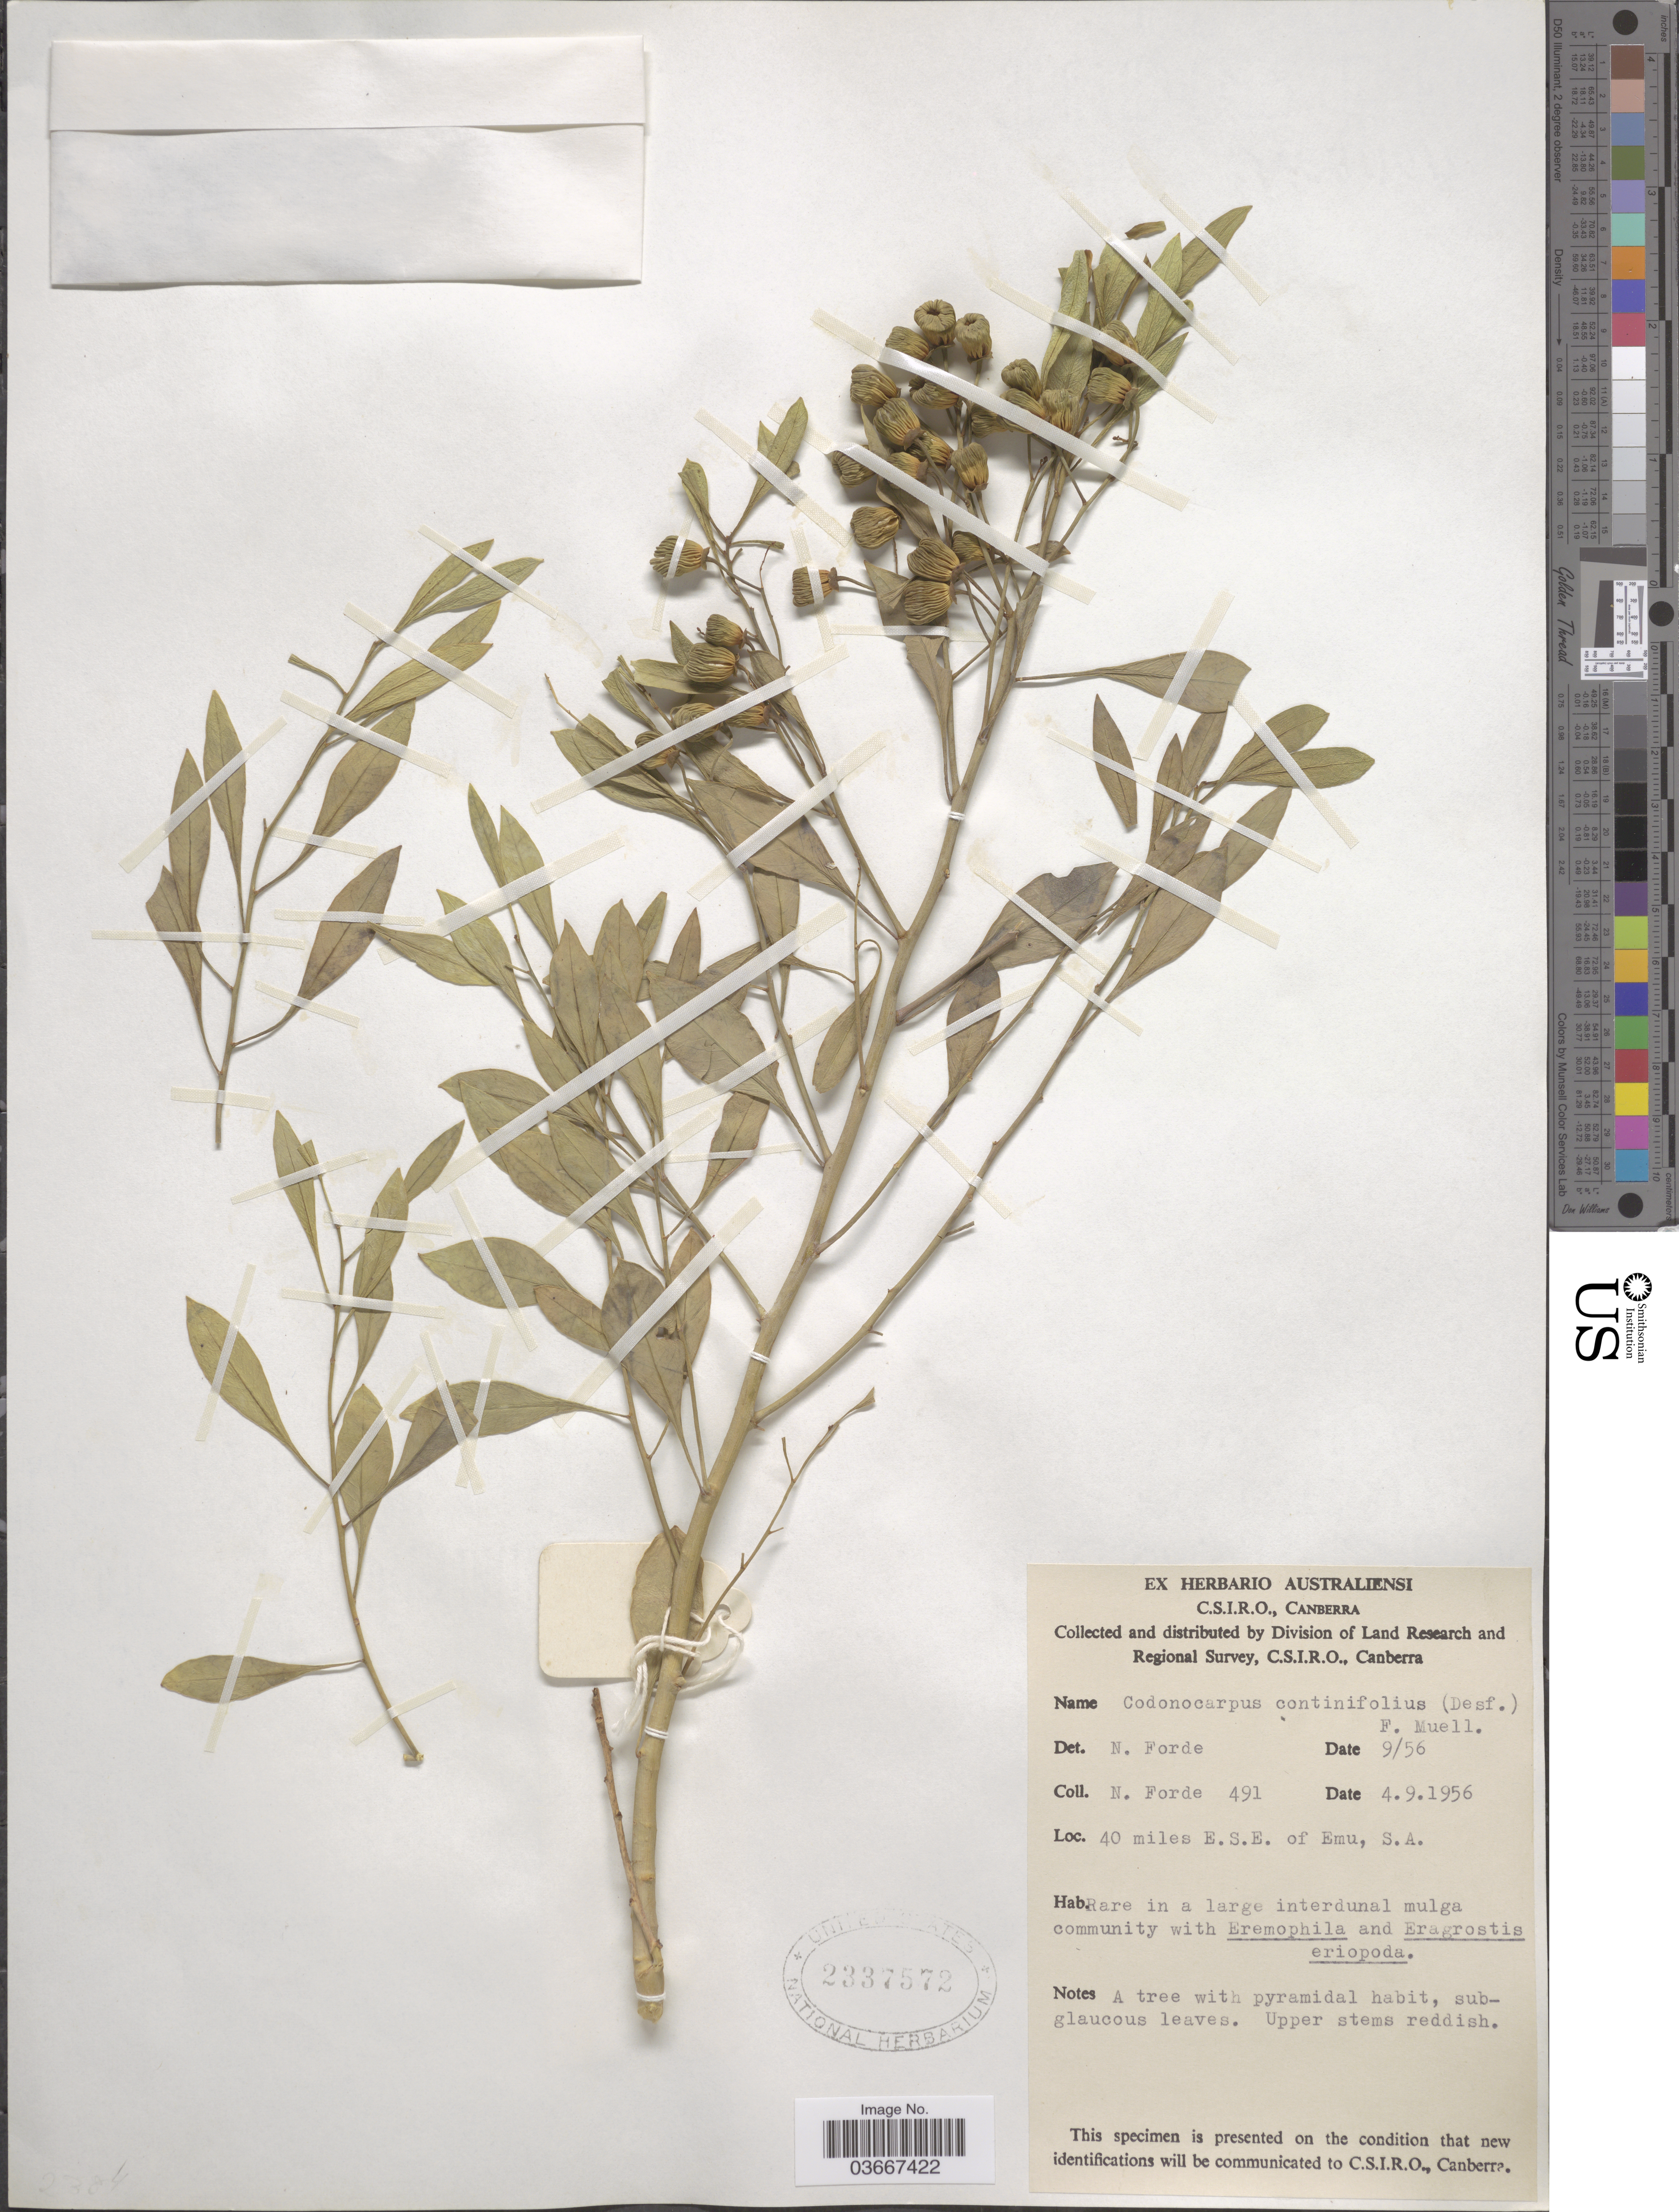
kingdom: Plantae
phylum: Tracheophyta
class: Magnoliopsida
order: Brassicales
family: Gyrostemonaceae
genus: Codonocarpus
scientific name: Codonocarpus cotinifolius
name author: (Desf.) F. Muell.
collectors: N. Forde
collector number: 491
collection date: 1956-09-04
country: Australia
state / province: South Australia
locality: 40 miles E.S.E. of Emu.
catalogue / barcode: US 2337572